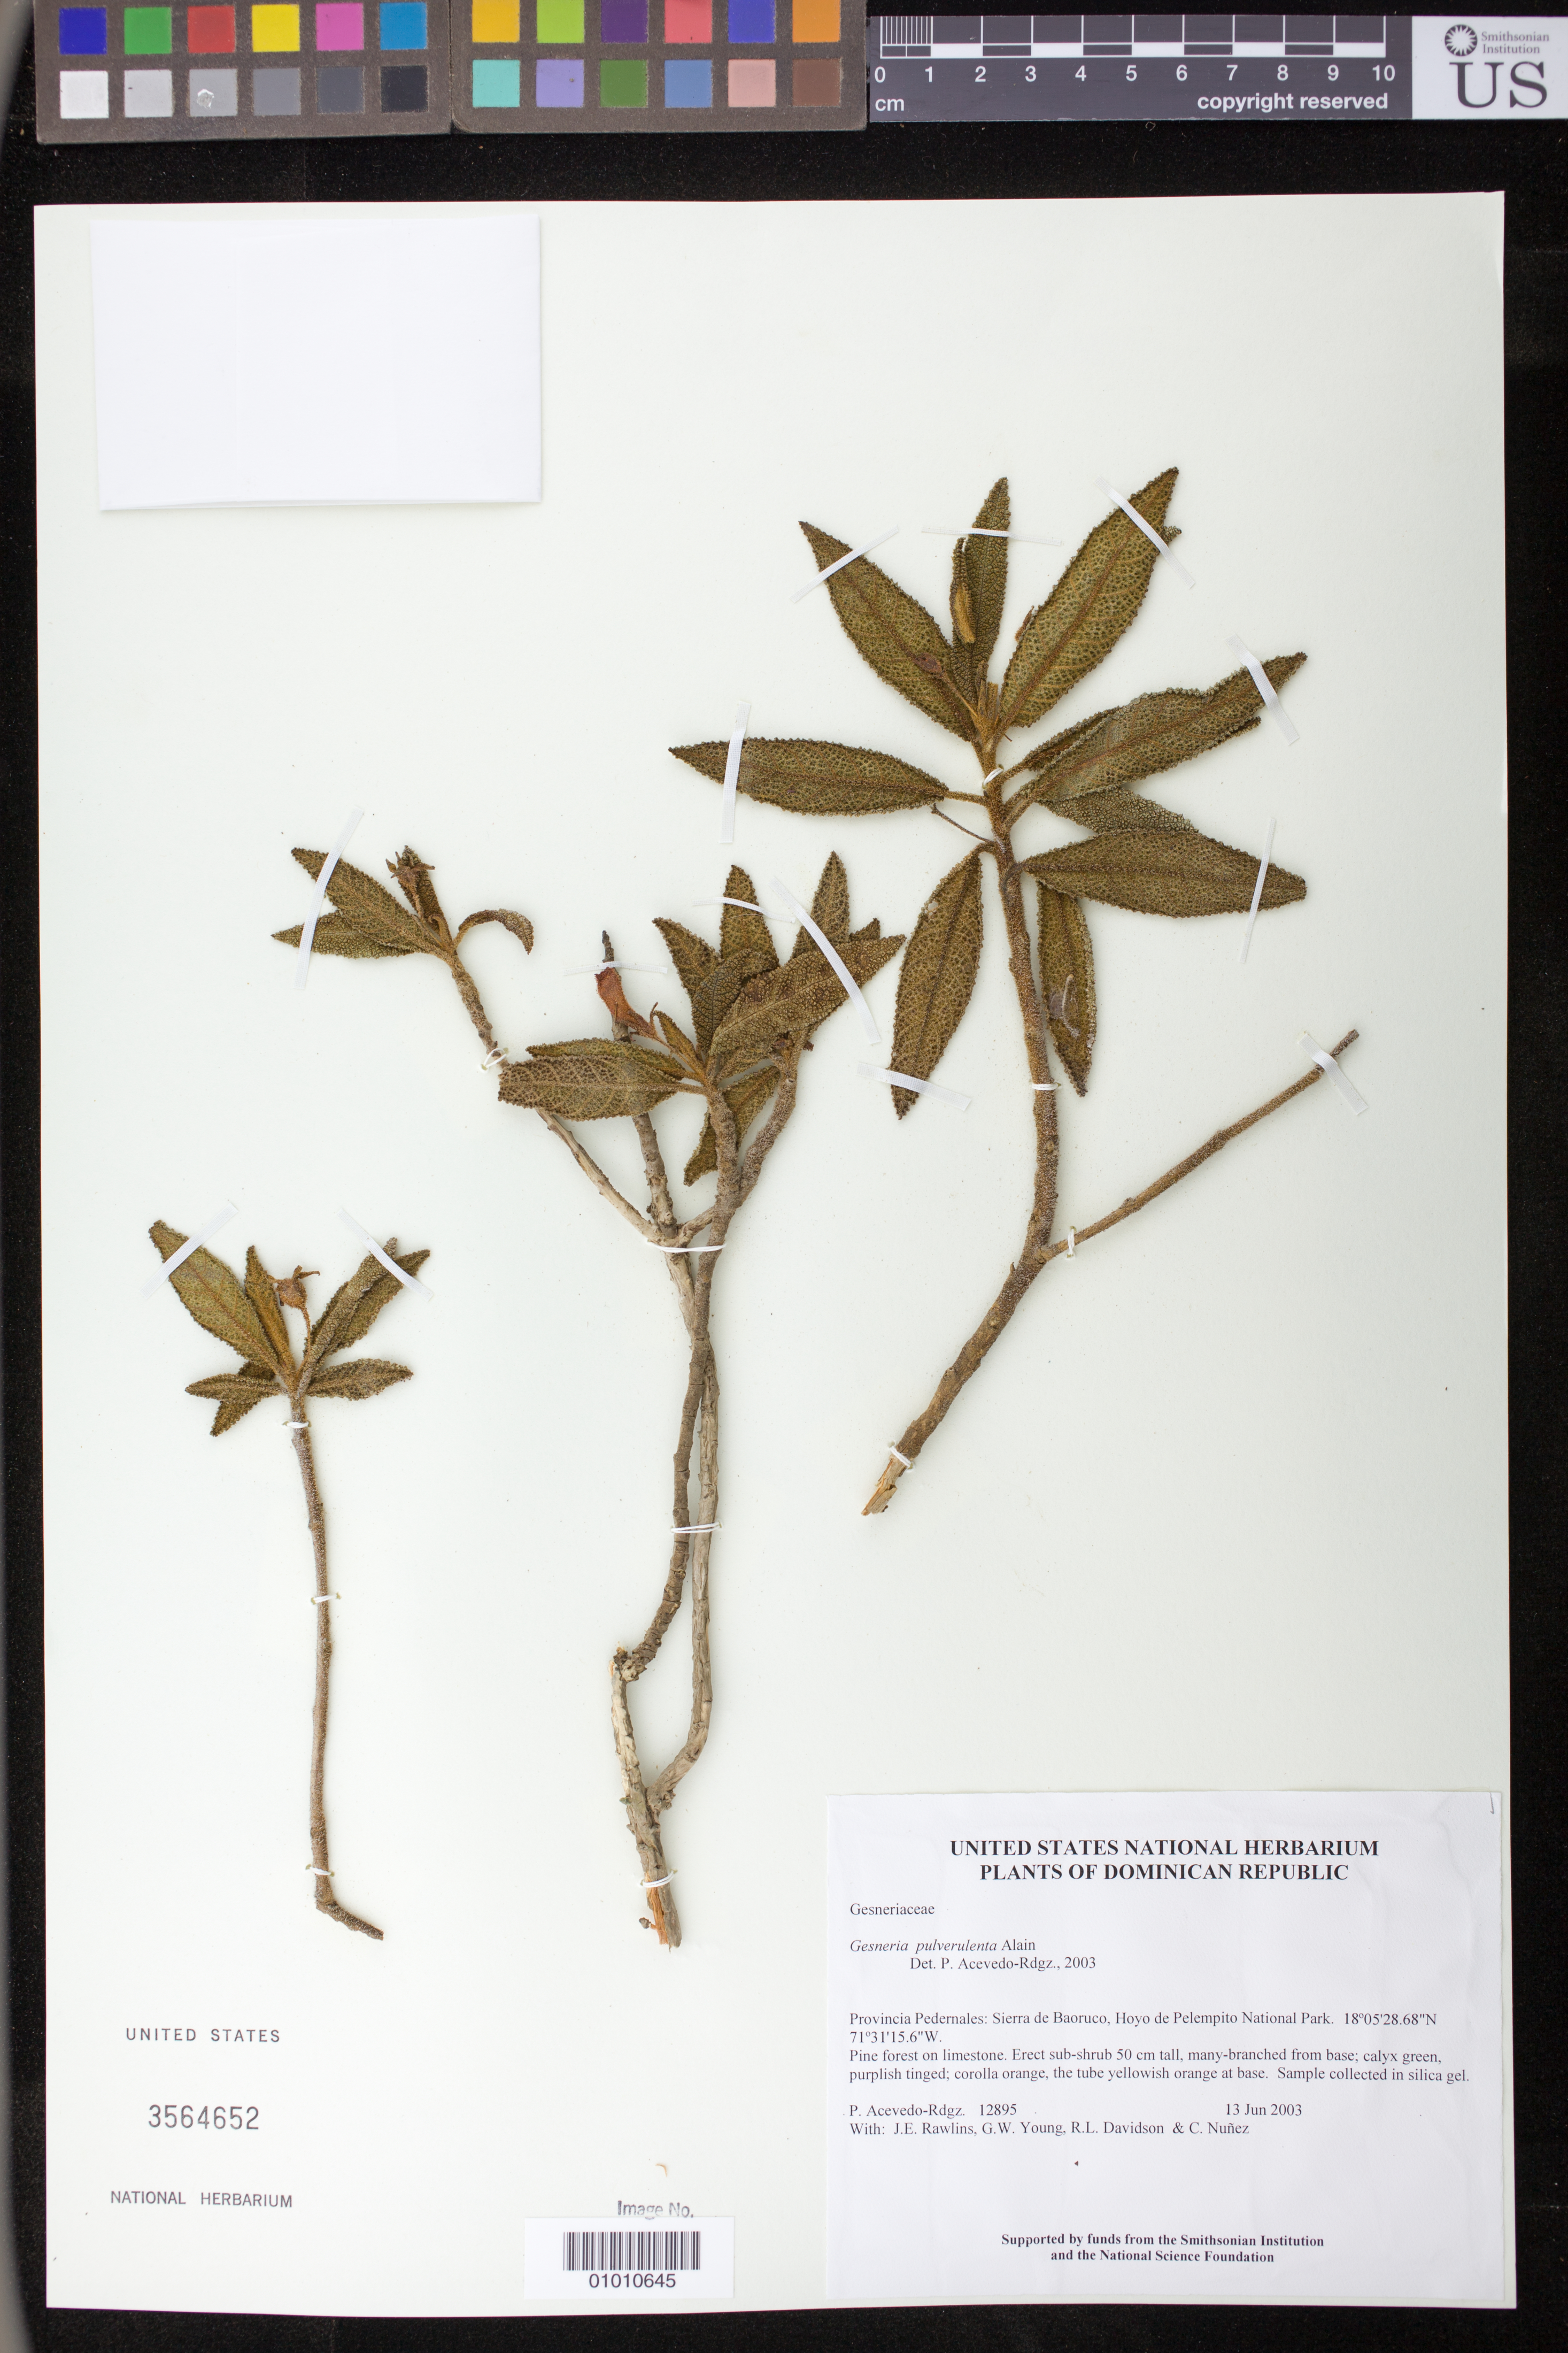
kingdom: Plantae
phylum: Tracheophyta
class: Magnoliopsida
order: Lamiales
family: Gesneriaceae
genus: Rhytidophyllum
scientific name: Rhytidophyllum asperum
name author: Alain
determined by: Skog, Laurence E.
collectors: P. Acevedo-Rodr., J. Rawlings, G. Young, R. Davidson & C. Nunez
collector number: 12895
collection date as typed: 13 Jun 2003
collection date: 2003-06-13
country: Dominican Republic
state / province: Pedernales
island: Hispaniola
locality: Provincia Pedernales: Sierra de Baoruco, Hoyo de Pelempito National Park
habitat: Pine forest on limestone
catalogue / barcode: US 3564652